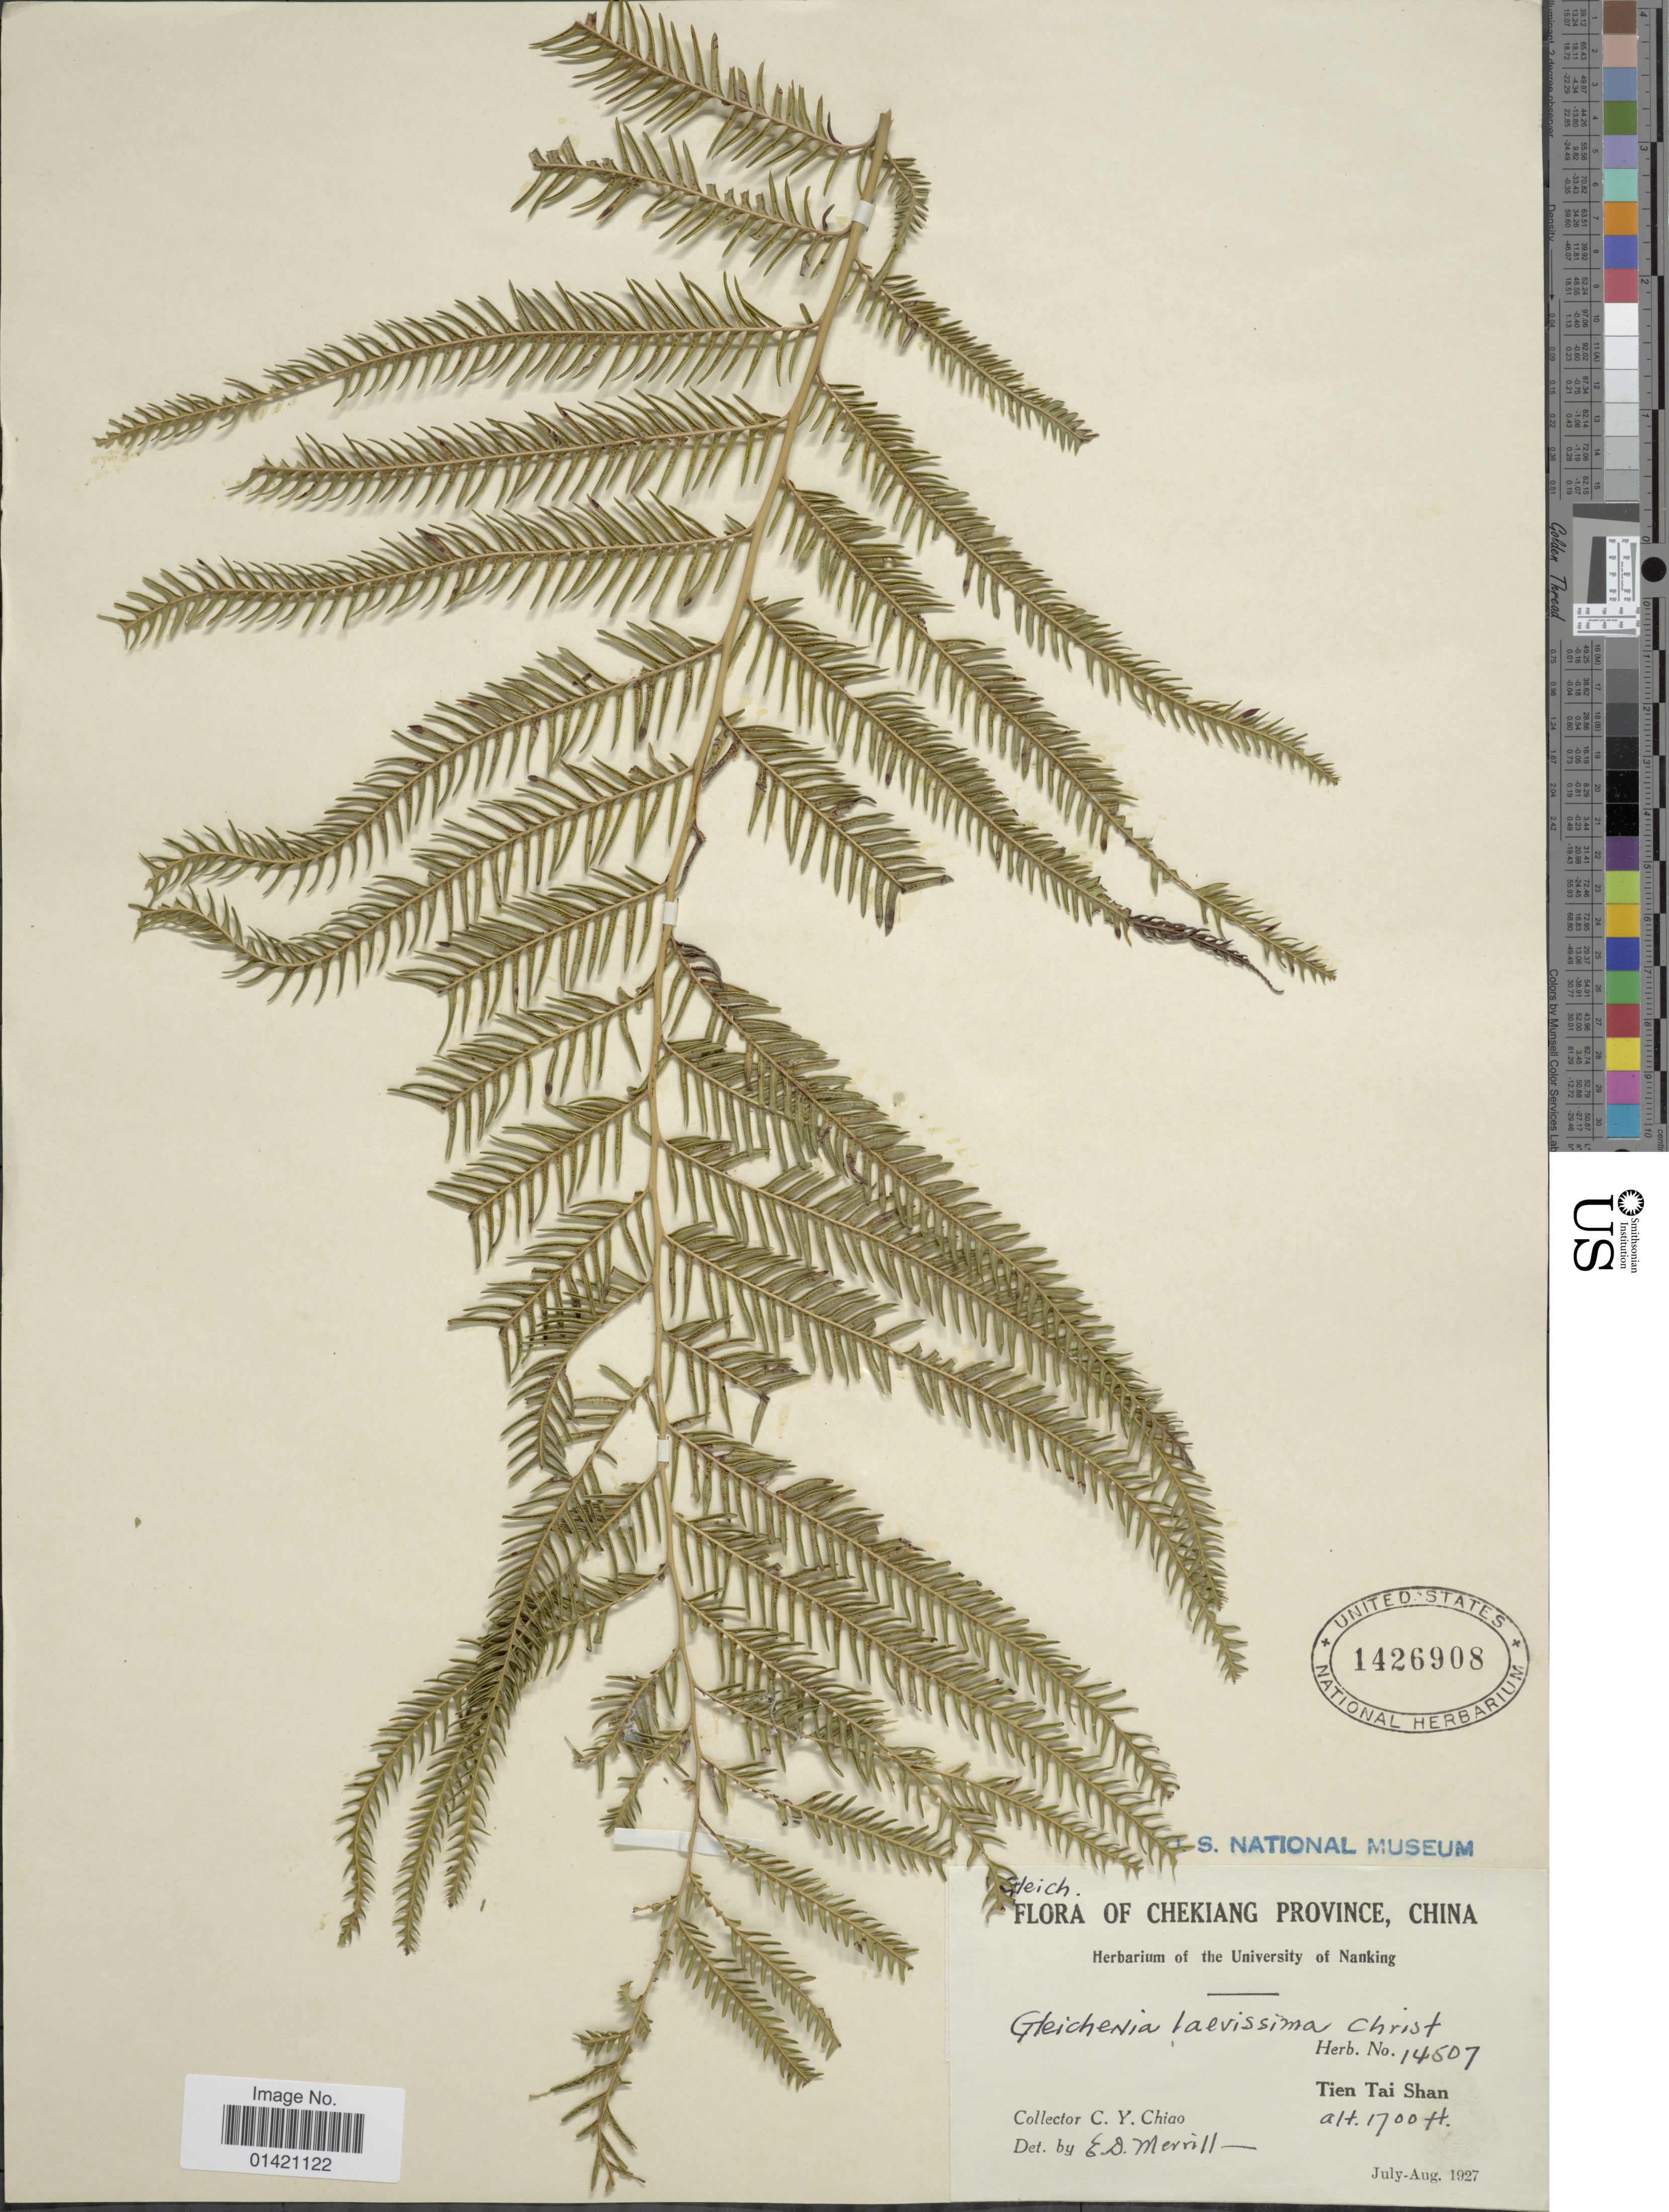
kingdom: Plantae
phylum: Tracheophyta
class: Polypodiopsida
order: Gleicheniales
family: Gleicheniaceae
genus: Diplopterygium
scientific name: Diplopterygium laevissimum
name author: (Christ) Nakai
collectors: C. Y. Chiao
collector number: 14507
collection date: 1927-07/1927-08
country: China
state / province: Zhejiang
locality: Chekiang Province. Tien Tai Shan.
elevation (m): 518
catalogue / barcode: US 1426908